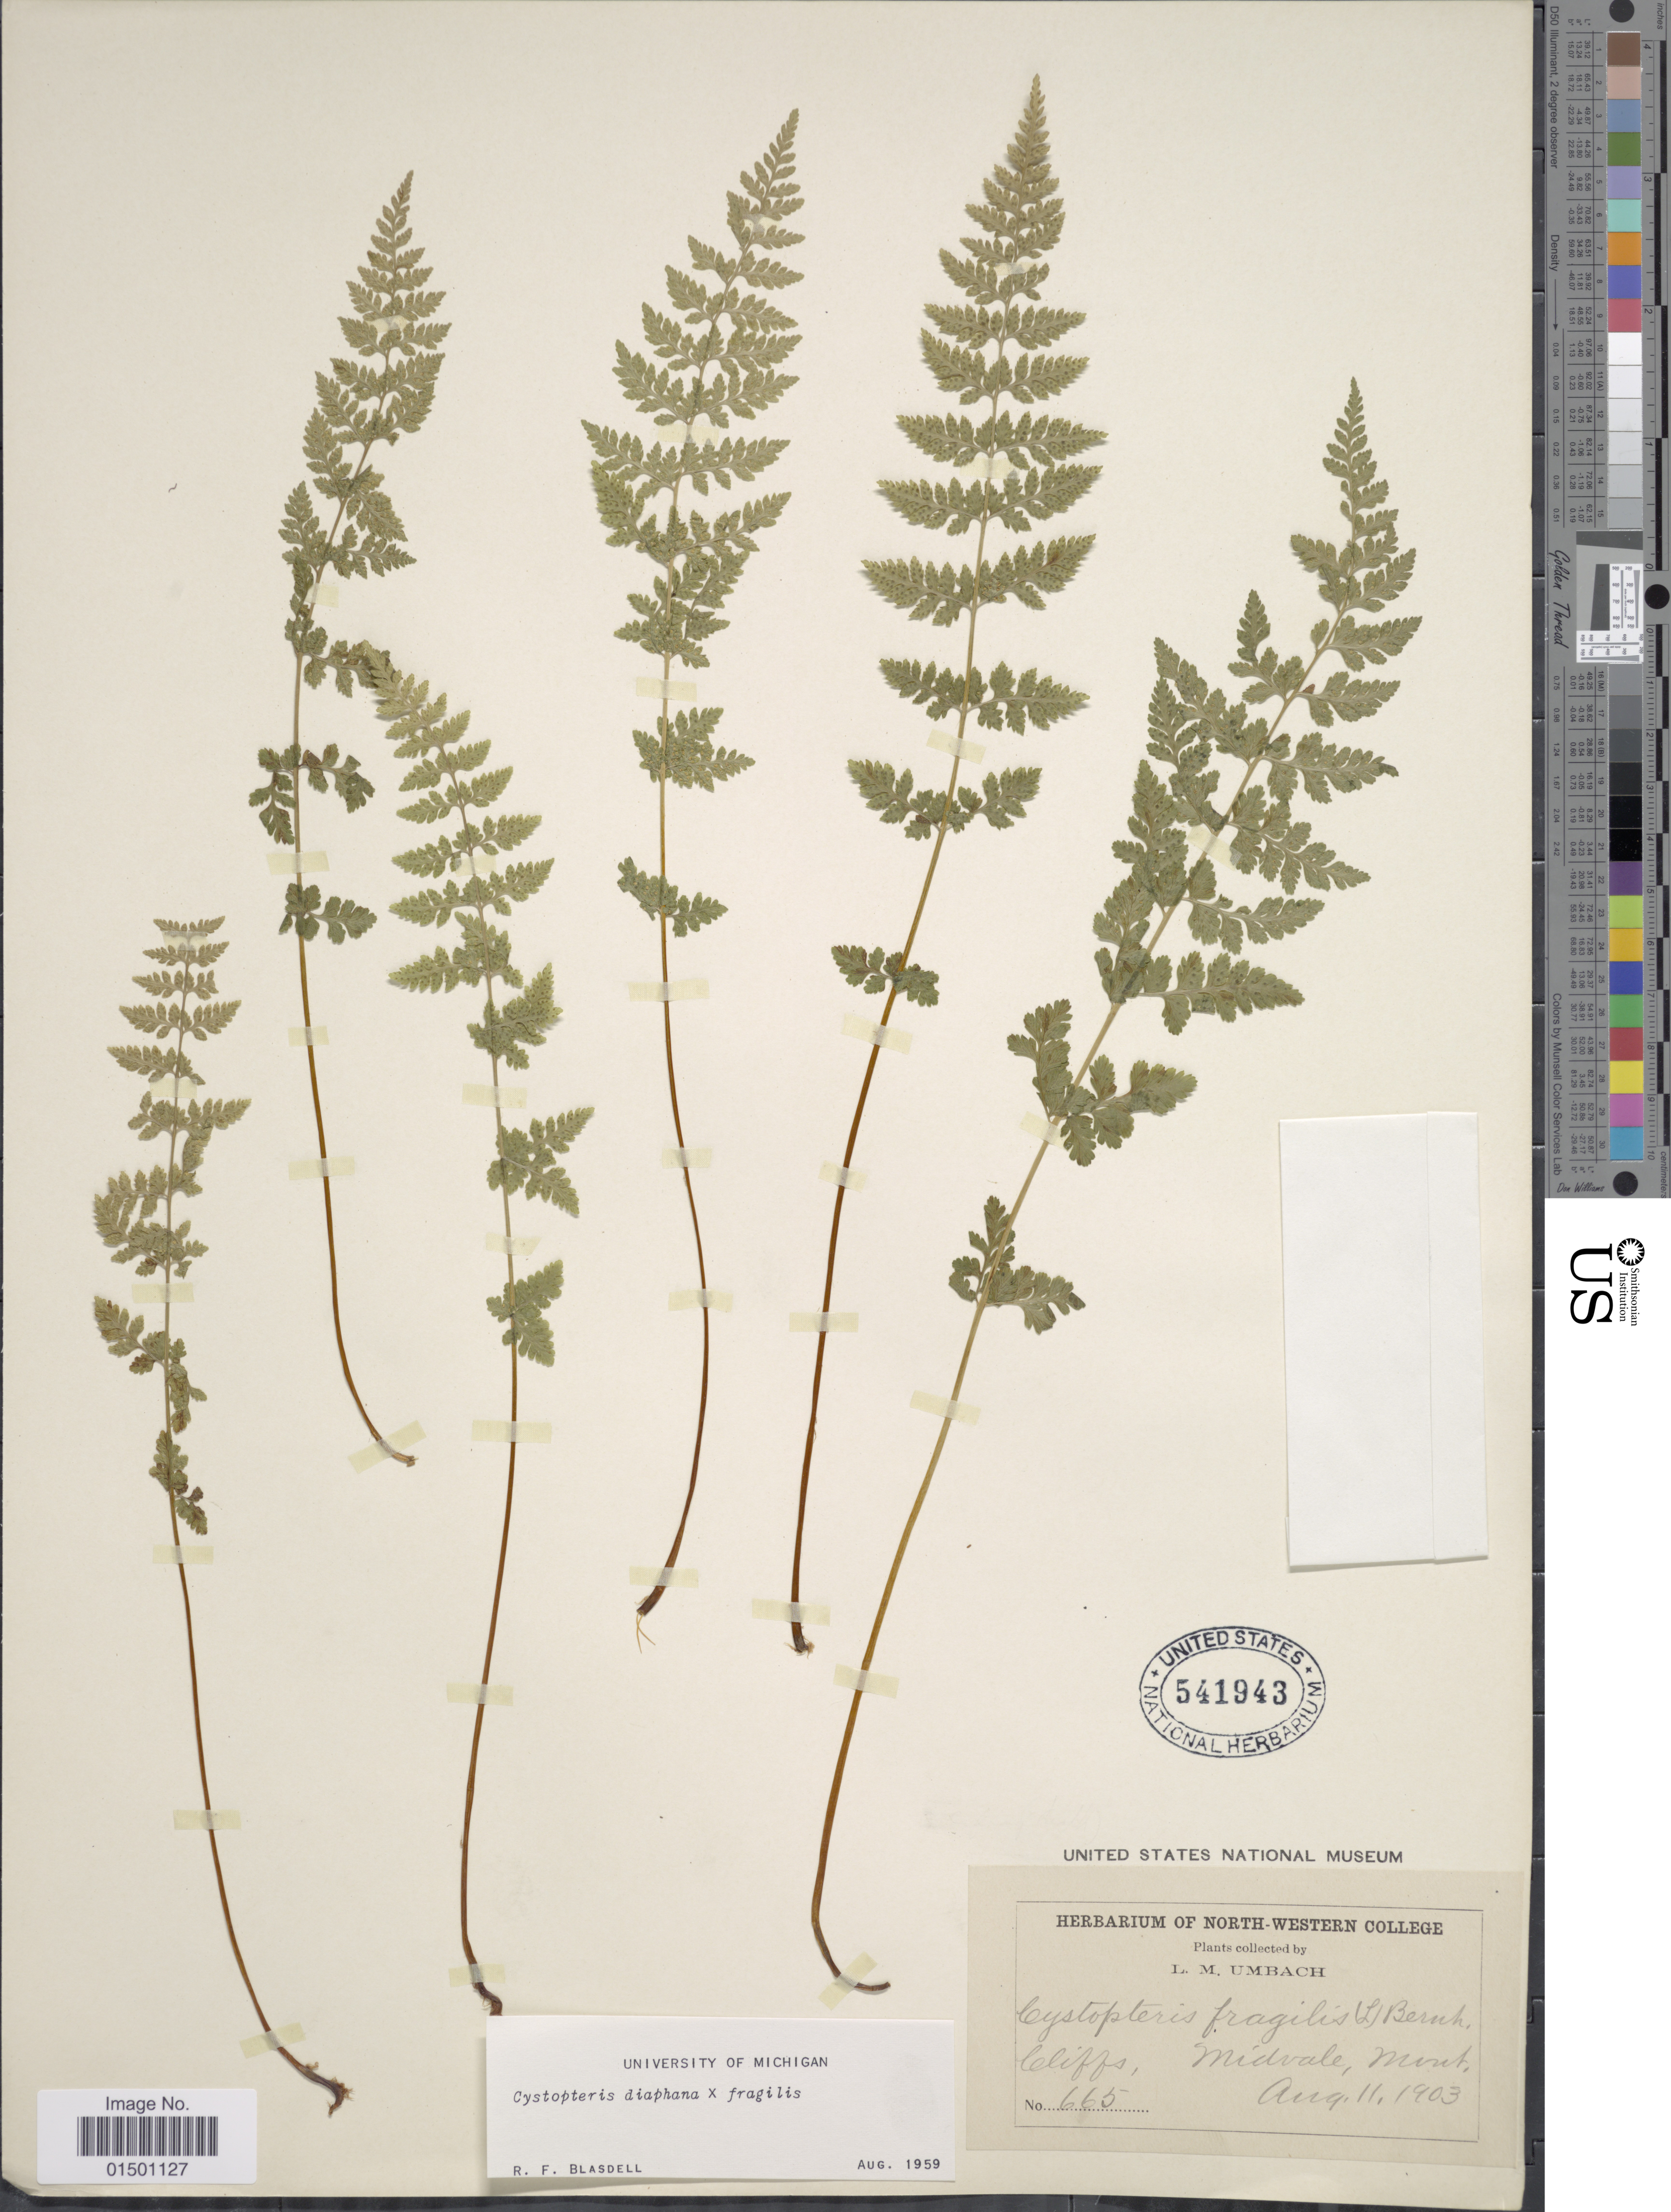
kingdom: Plantae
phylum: Tracheophyta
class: Polypodiopsida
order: Polypodiales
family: Cystopteridaceae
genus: Cystopteris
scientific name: Cystopteris diaphana x C. fragilis (L.) Bernh.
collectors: L. M. Umbach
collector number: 665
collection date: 1903-08-11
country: United States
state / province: Montana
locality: Cliffs, Midvale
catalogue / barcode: US 541943